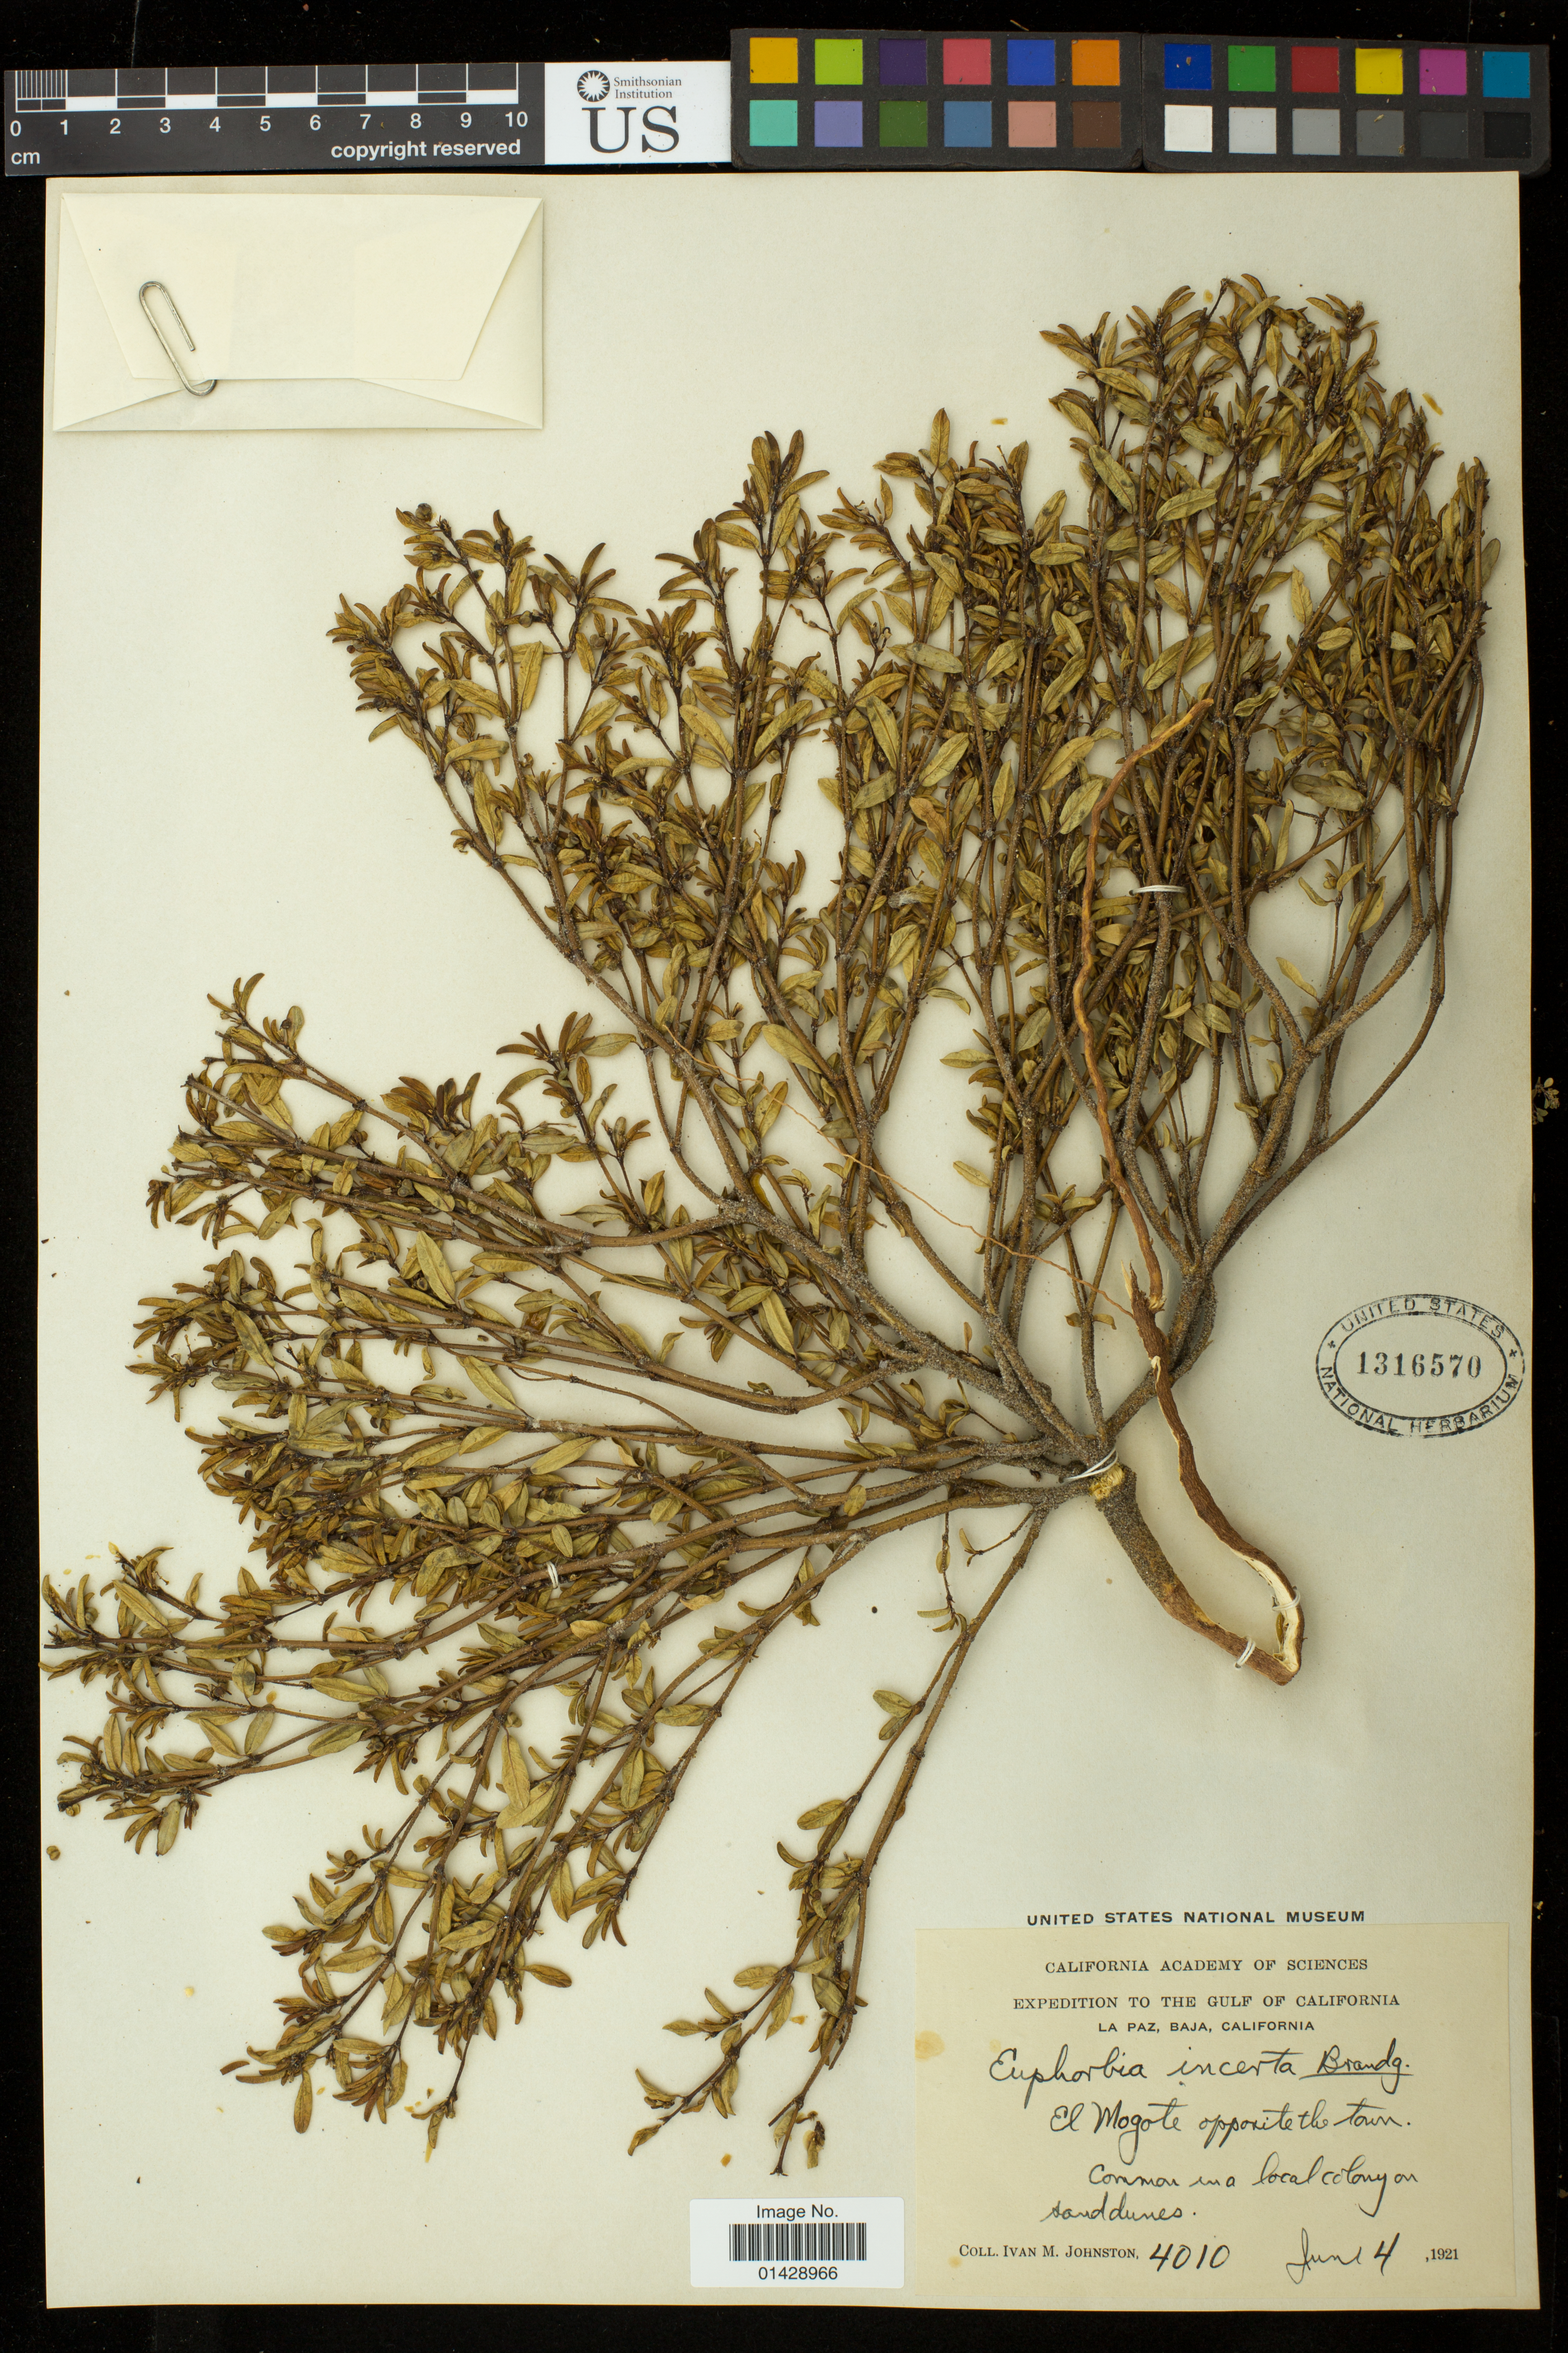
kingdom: Plantae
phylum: Tracheophyta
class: Magnoliopsida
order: Malpighiales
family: Euphorbiaceae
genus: Euphorbia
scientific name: Euphorbia incerta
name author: Brandegee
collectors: I.M. Johnston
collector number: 4010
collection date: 1921-06-04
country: Mexico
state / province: Baja California Sur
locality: La Paz; El Mogote opposite the town.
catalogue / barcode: US 1316570